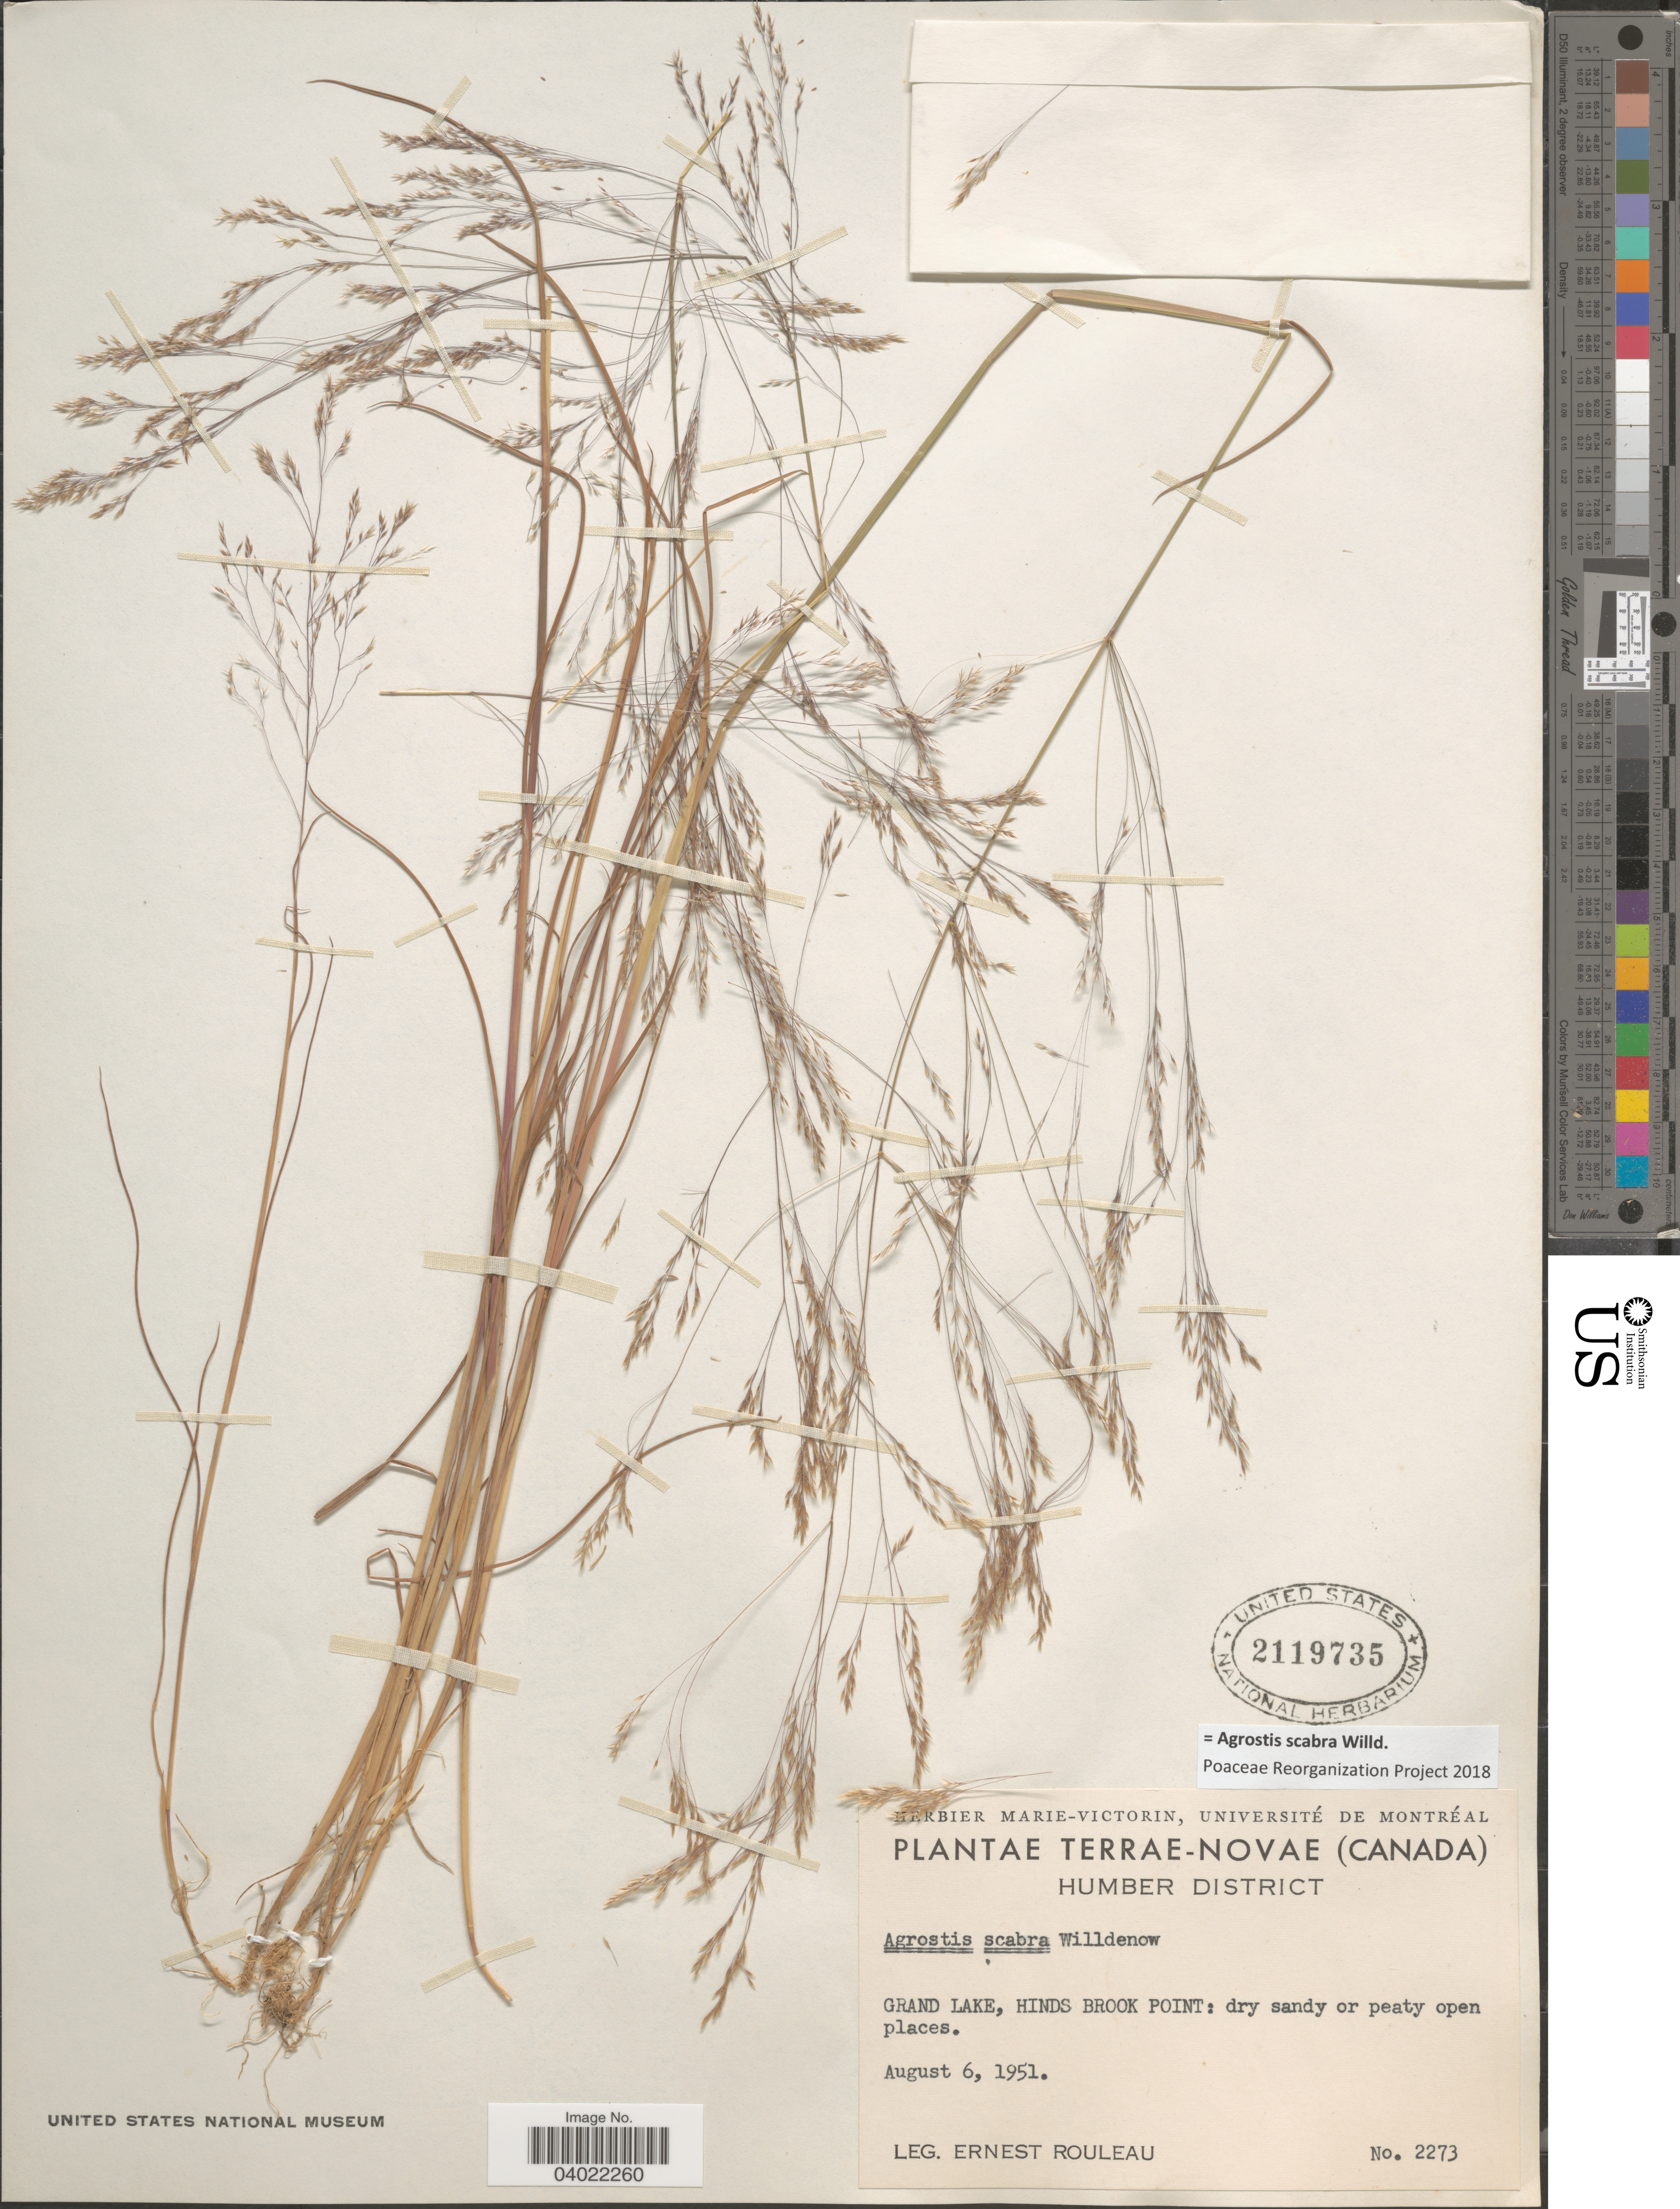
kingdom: Plantae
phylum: Tracheophyta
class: Liliopsida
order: Poales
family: Poaceae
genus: Agrostis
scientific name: Agrostis scabra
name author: Willd.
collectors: J. Rouleau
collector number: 2273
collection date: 1951-08-06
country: Canada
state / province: Newfoundland and Labrador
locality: Terrae-novae. Humber District. Grand Lake, Hinds Brook Point.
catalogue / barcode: US 2119735